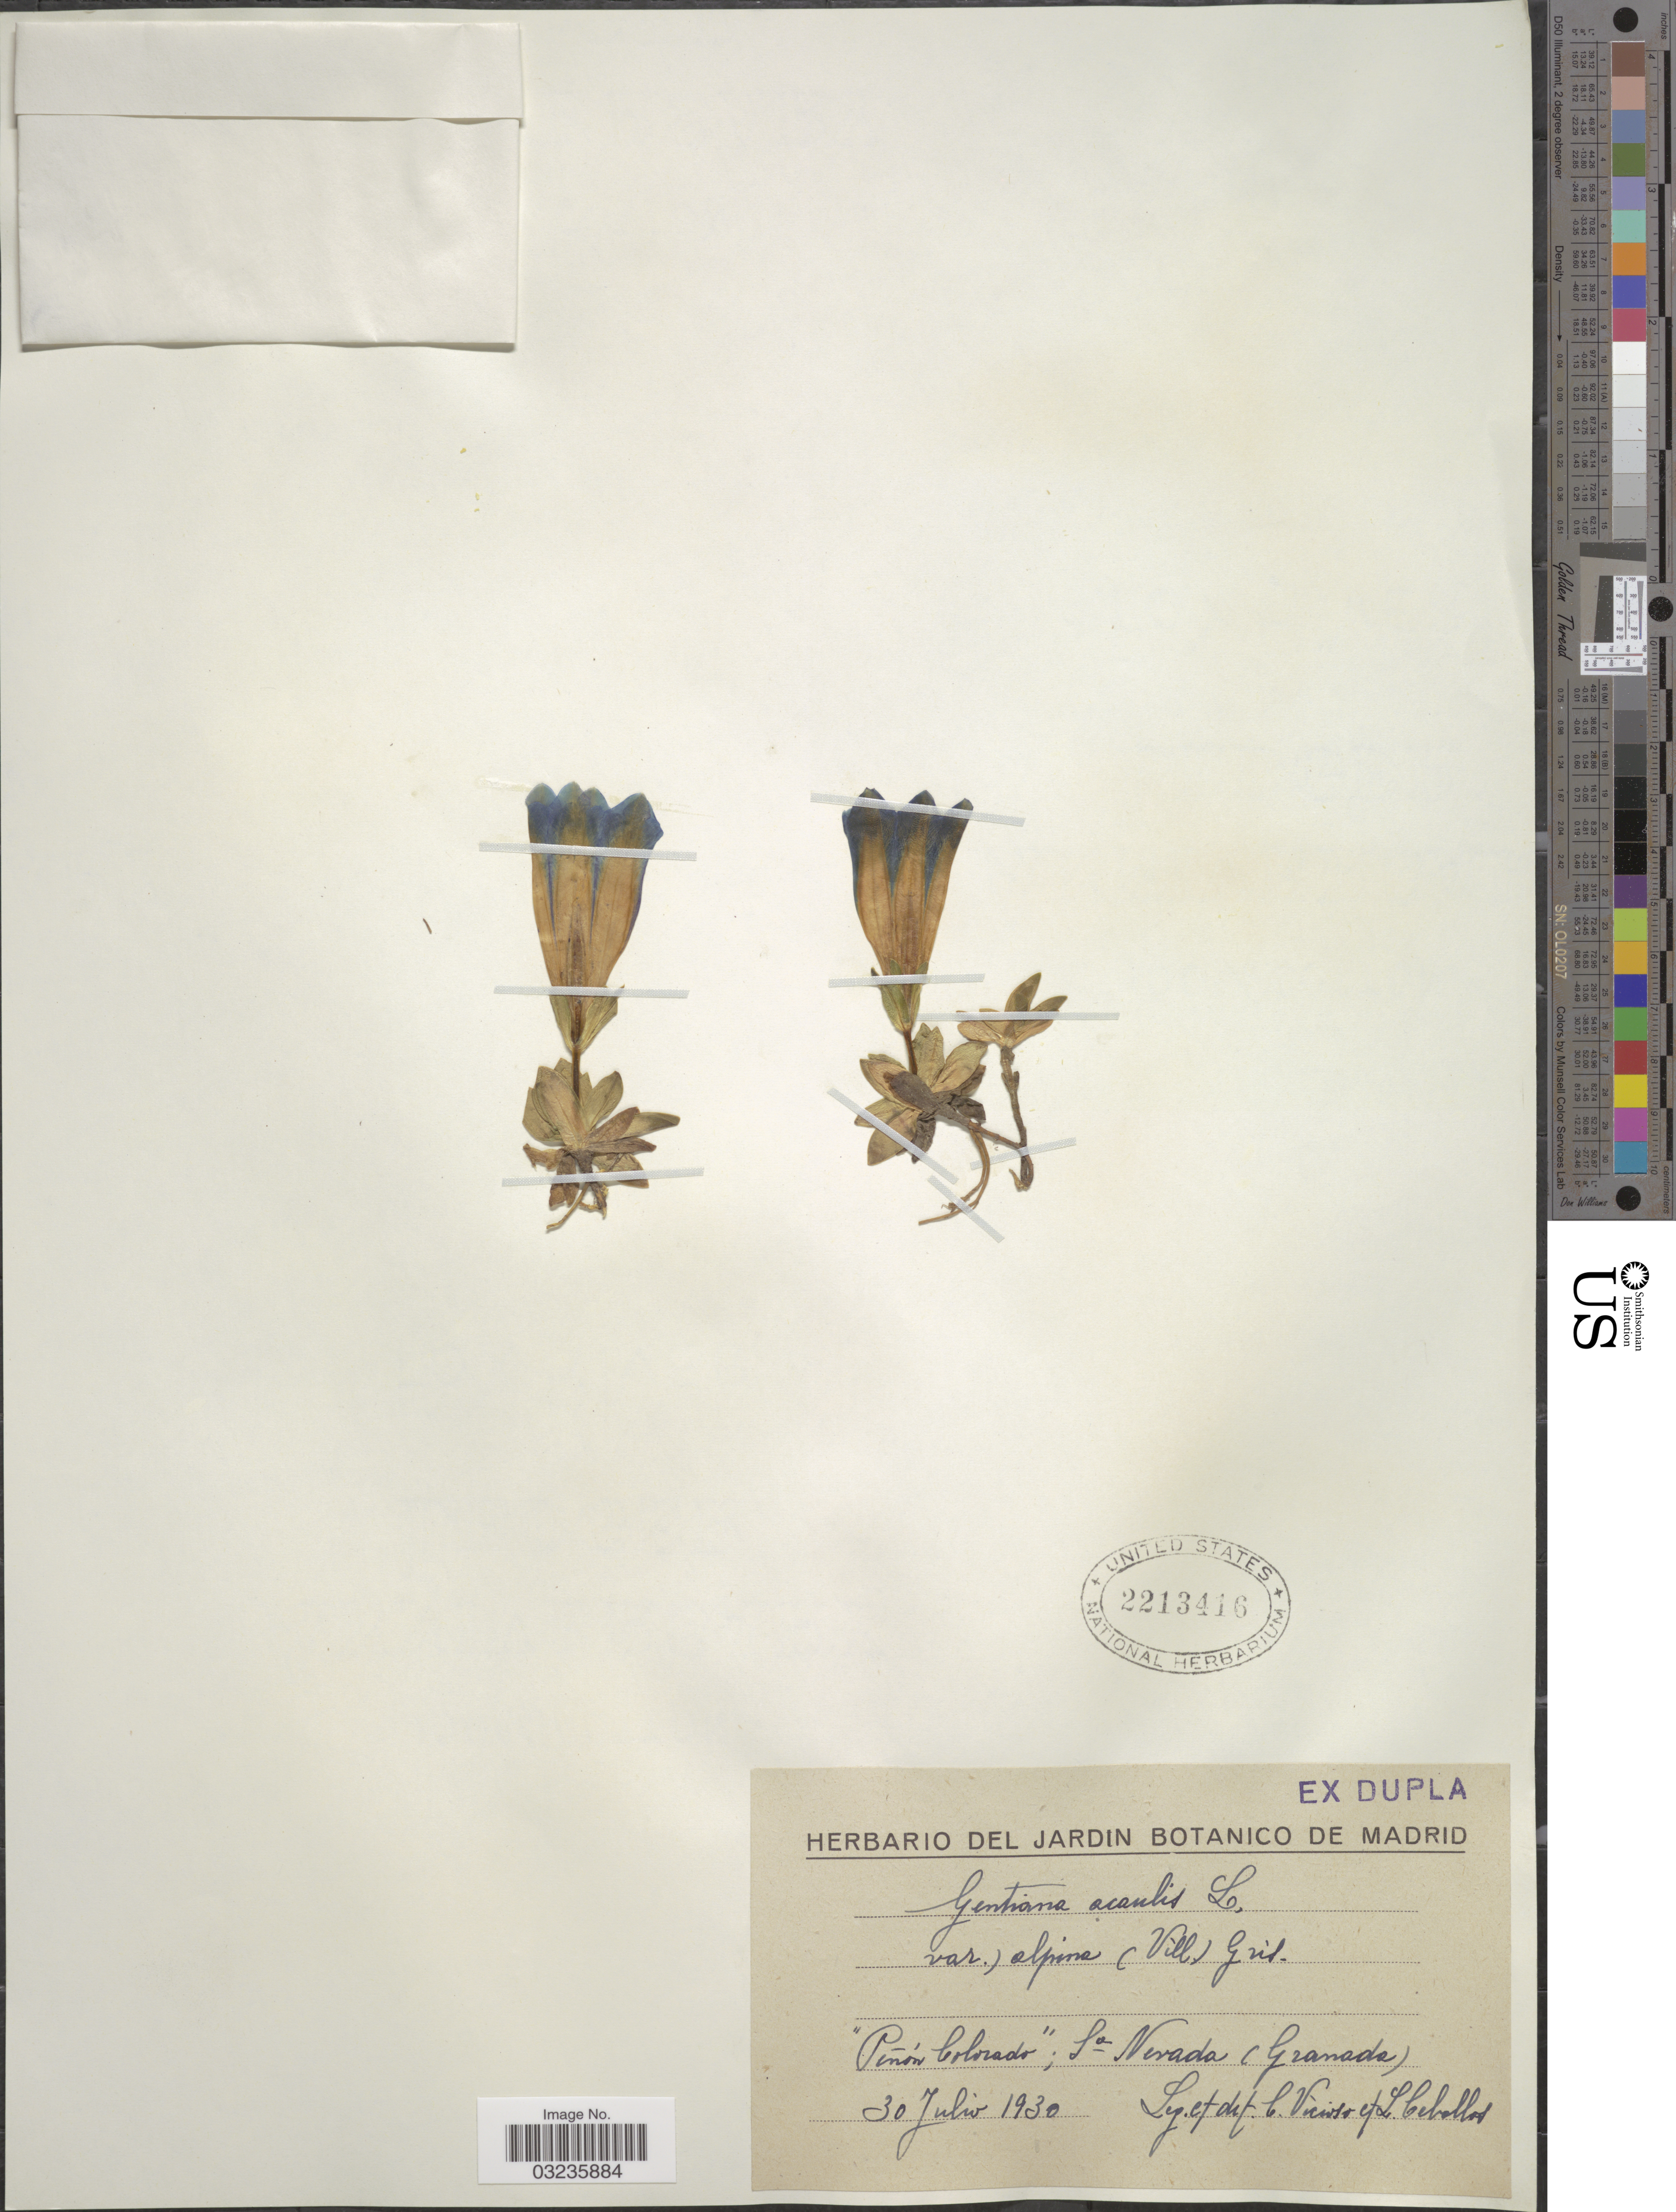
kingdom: Plantae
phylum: Tracheophyta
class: Magnoliopsida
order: Gentianales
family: Gentianaceae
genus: Gentiana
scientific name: Gentiana acaulis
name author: L.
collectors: C. Vicioso & L. Ceballos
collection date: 1930-07-30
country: Spain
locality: Pénón Colorado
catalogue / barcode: US 2213416